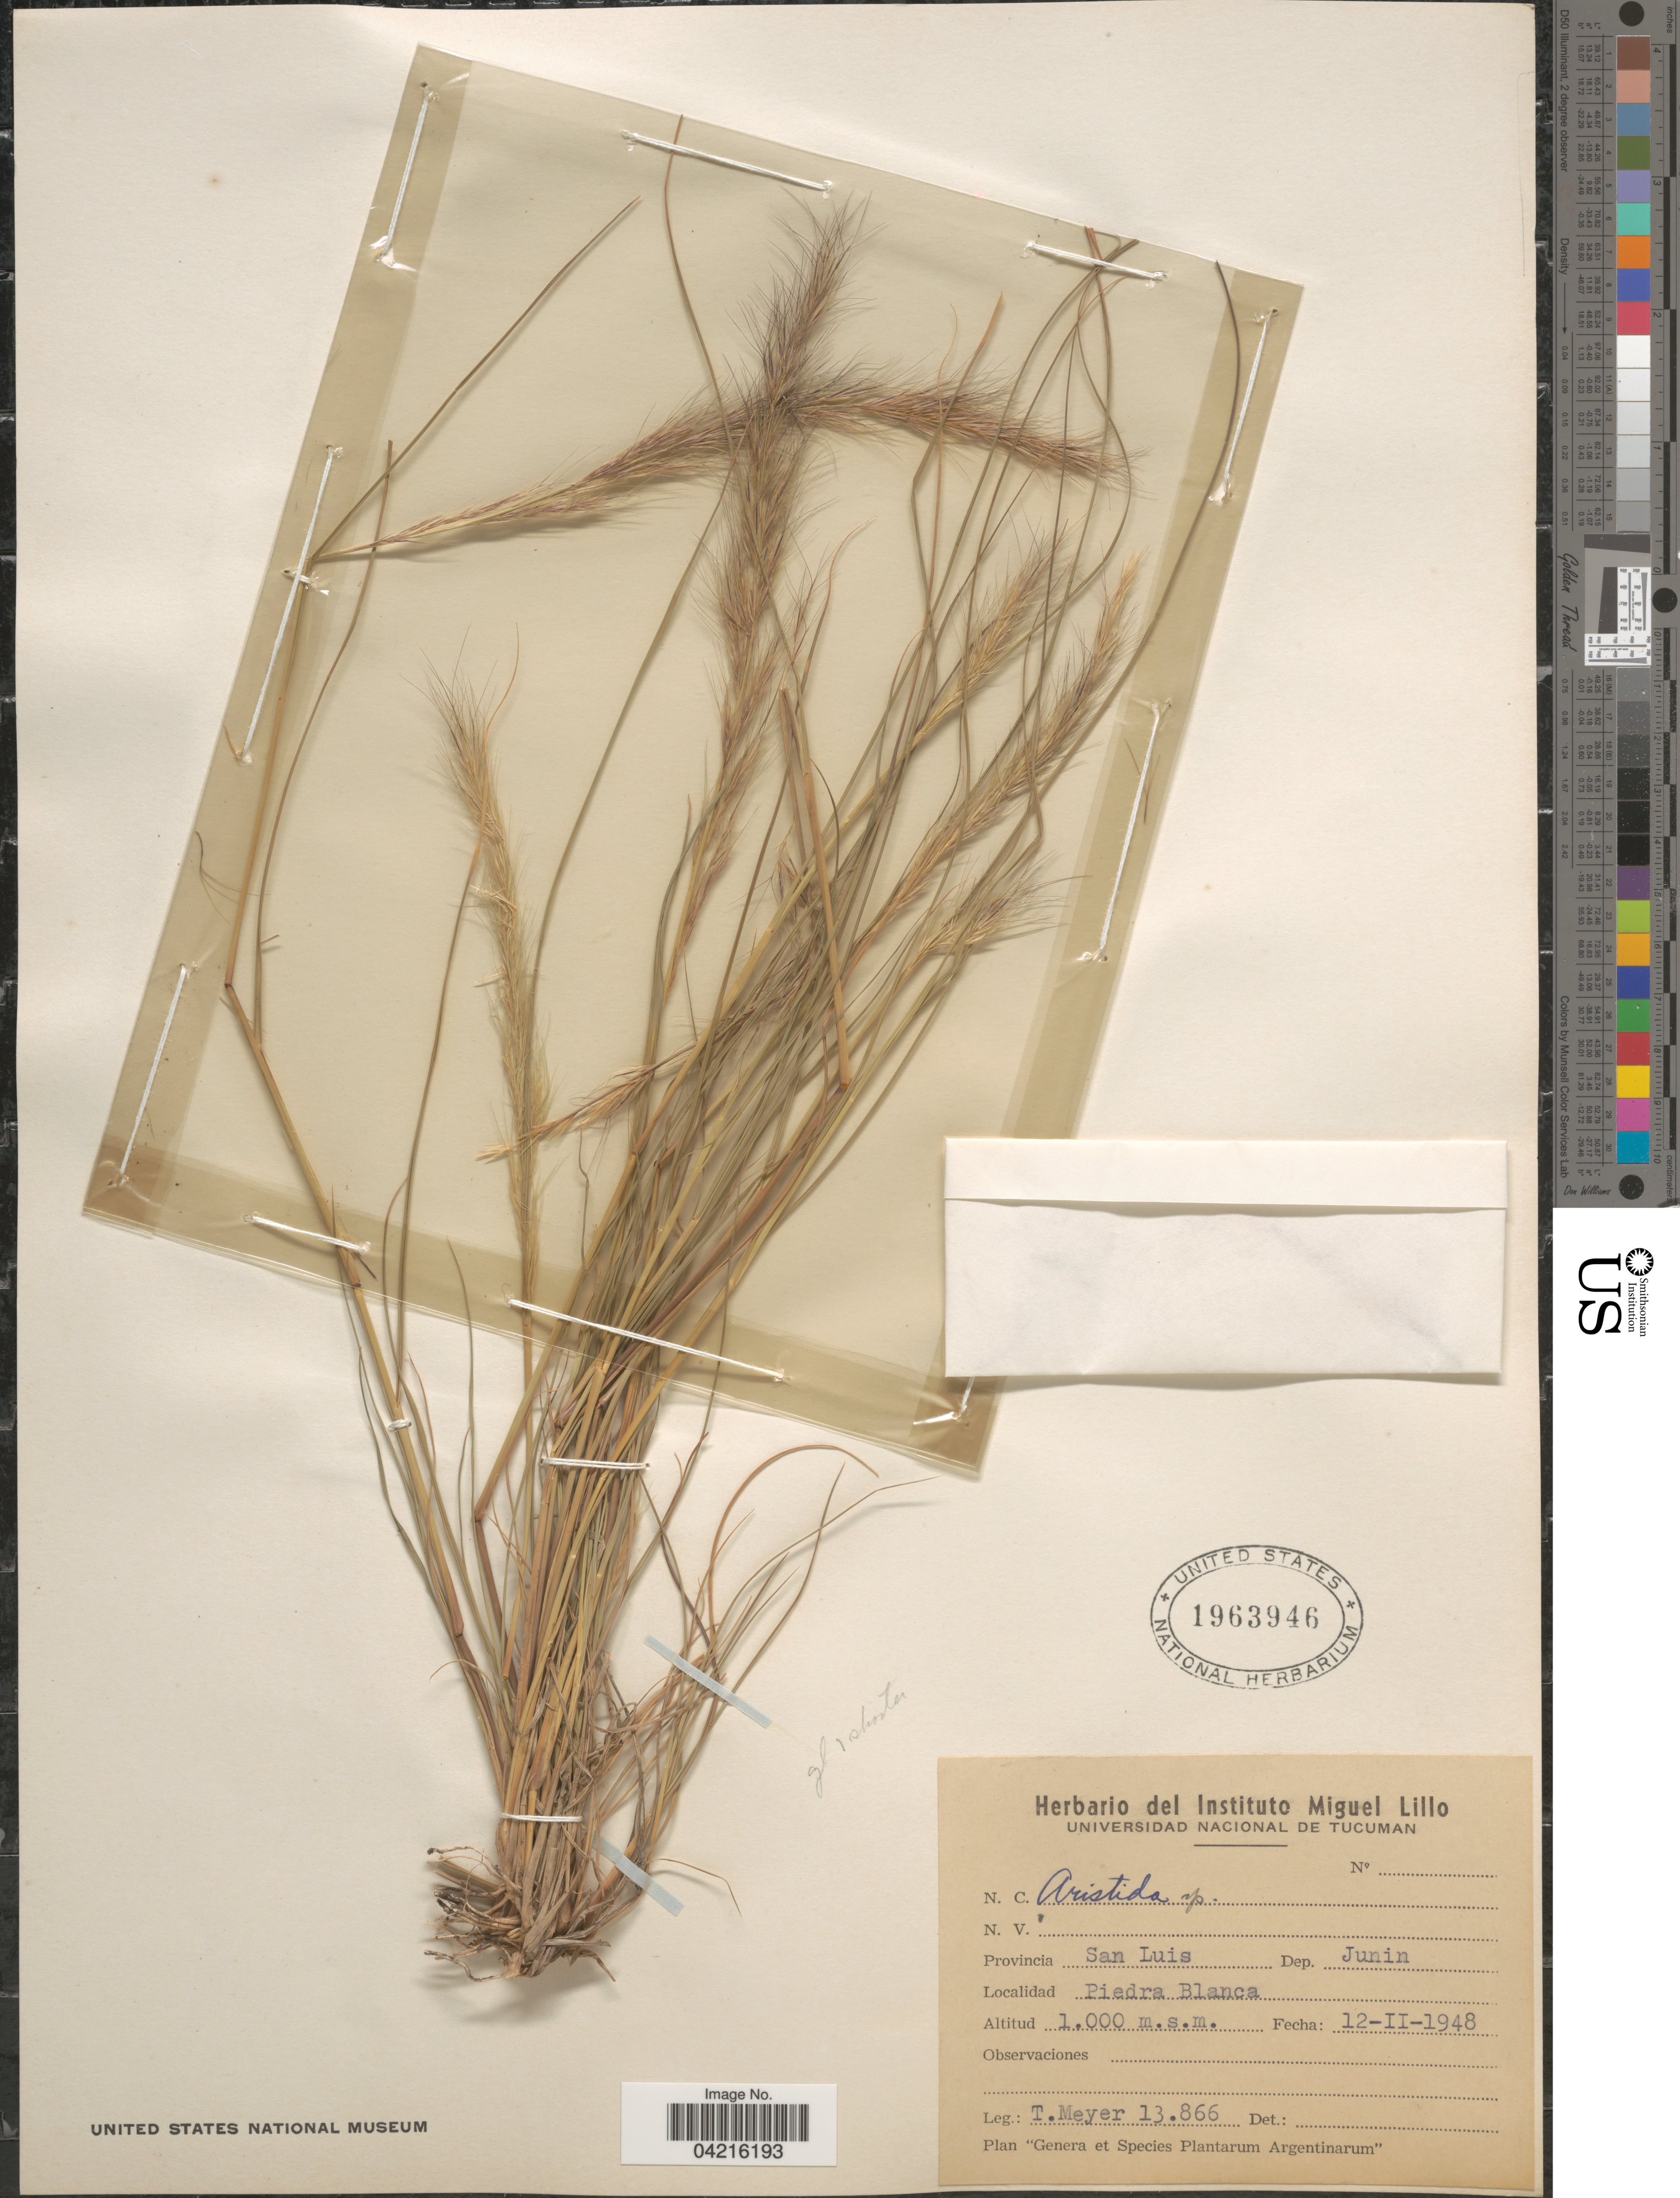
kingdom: Plantae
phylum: Tracheophyta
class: Liliopsida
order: Poales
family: Poaceae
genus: Aristida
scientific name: Aristida sp.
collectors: T. Meyer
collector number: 13866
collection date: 1948-02-12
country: Argentina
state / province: San Luis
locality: Dep. Junin. Piedra Blanca.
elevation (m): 1000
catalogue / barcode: US 1963946